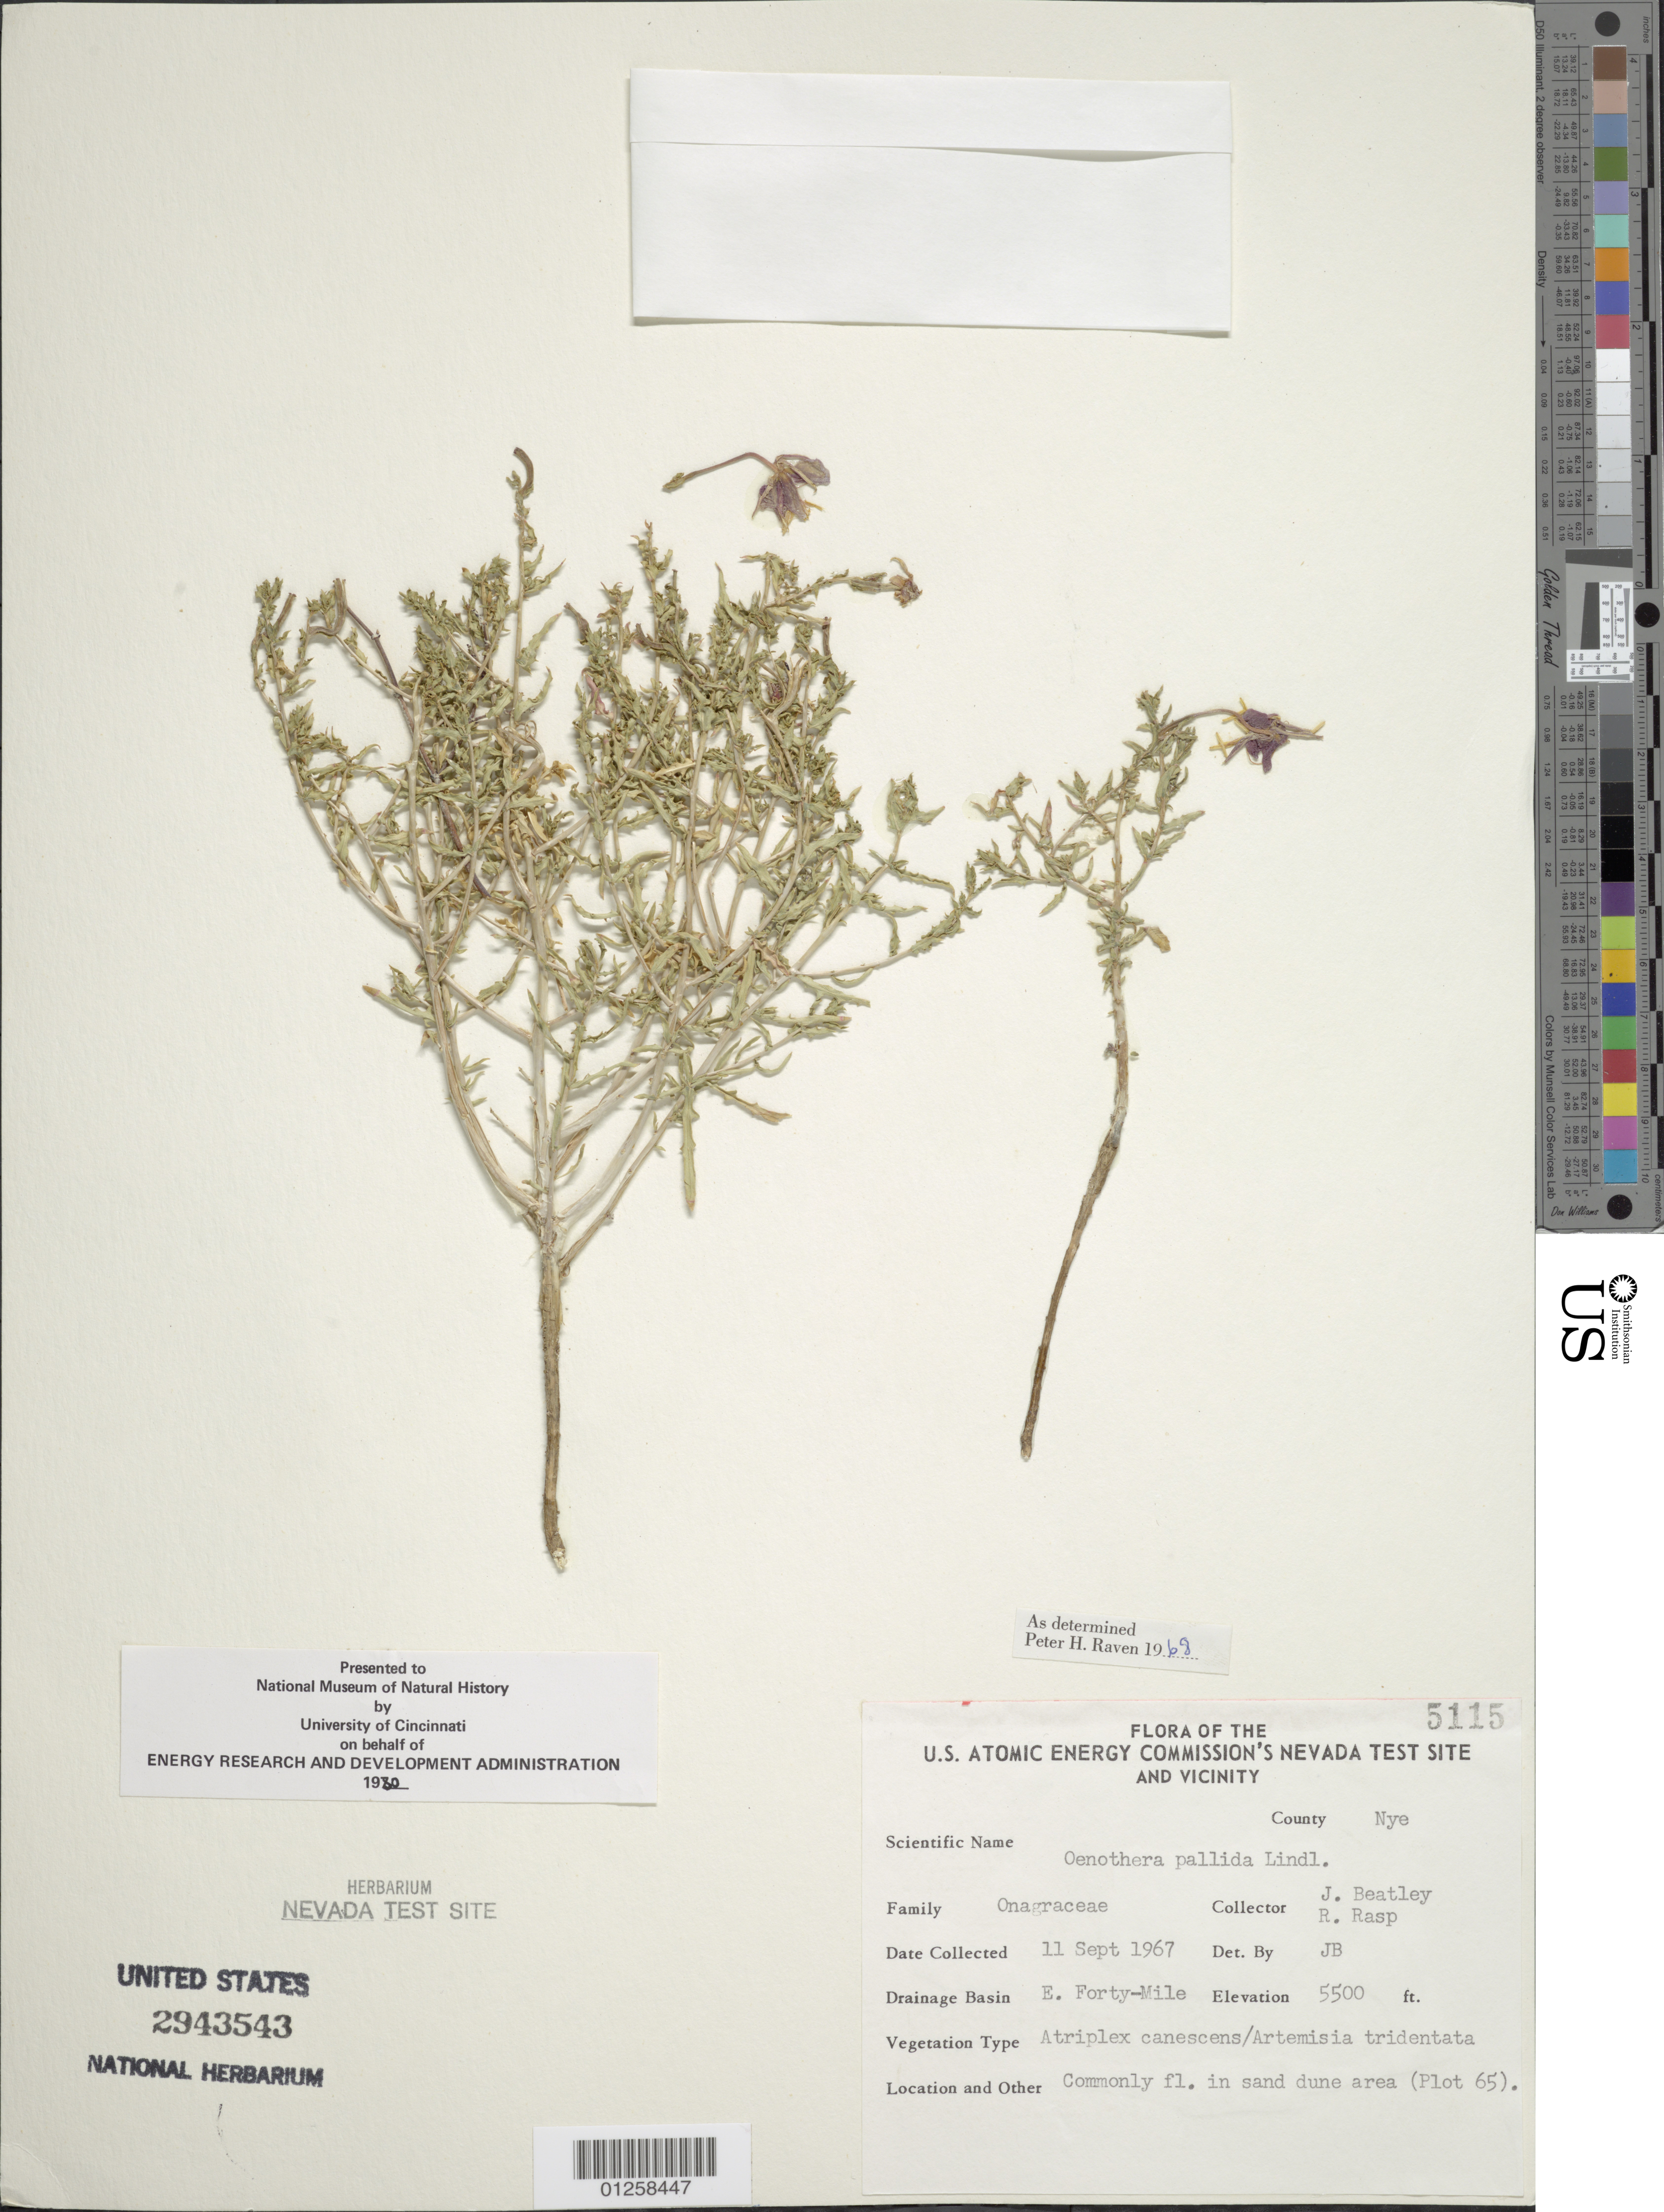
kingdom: Plantae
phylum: Tracheophyta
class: Magnoliopsida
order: Myrtales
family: Onagraceae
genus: Oenothera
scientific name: Oenothera pallida subsp. pallida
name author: Lindl.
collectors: J. C. Beatley & R. Rasp.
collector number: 5115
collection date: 1967-09-11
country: United States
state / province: Nevada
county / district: Nye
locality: E. Forty Mile, in sand dune area (Plot 65).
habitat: Sand dune area.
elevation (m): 1676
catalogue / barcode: US 2943543